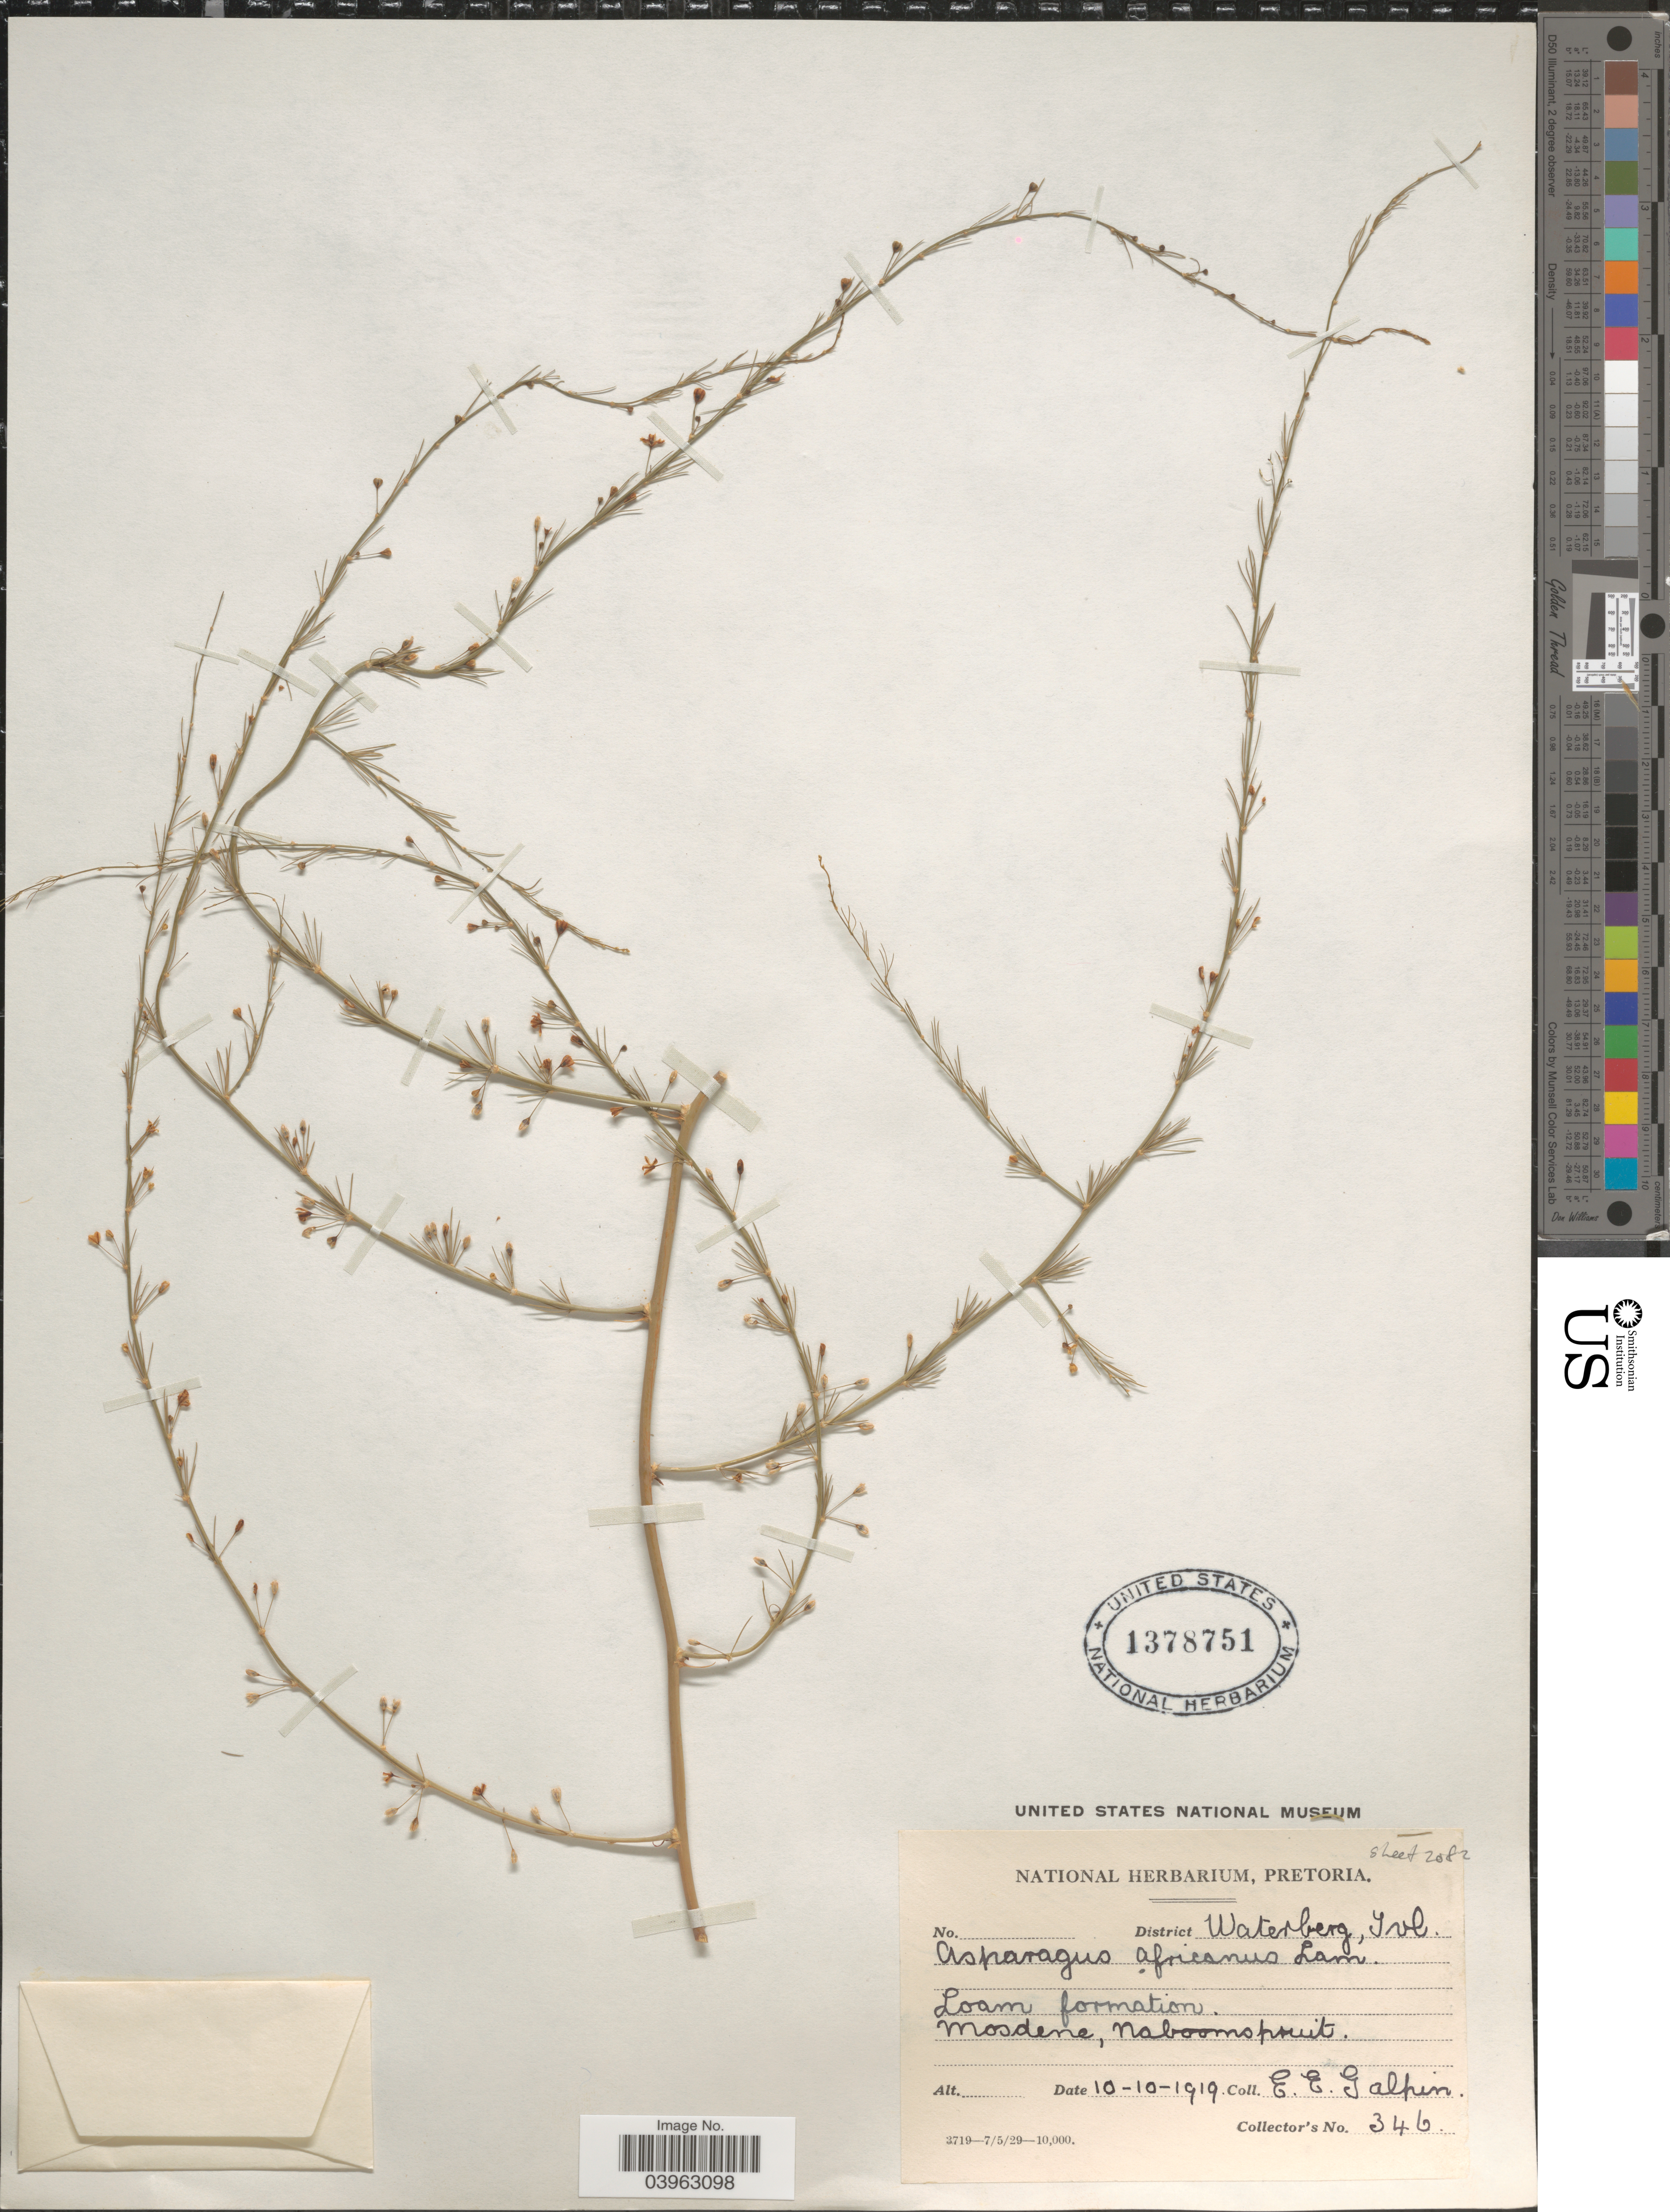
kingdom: Plantae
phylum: Tracheophyta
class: Liliopsida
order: Asparagales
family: Asparagaceae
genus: Asparagus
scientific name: Asparagus africanus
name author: Lam.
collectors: E. Galpin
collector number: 346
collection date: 1919-10-10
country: South Africa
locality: District Waterberg, Tvl.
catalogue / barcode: US 1378751